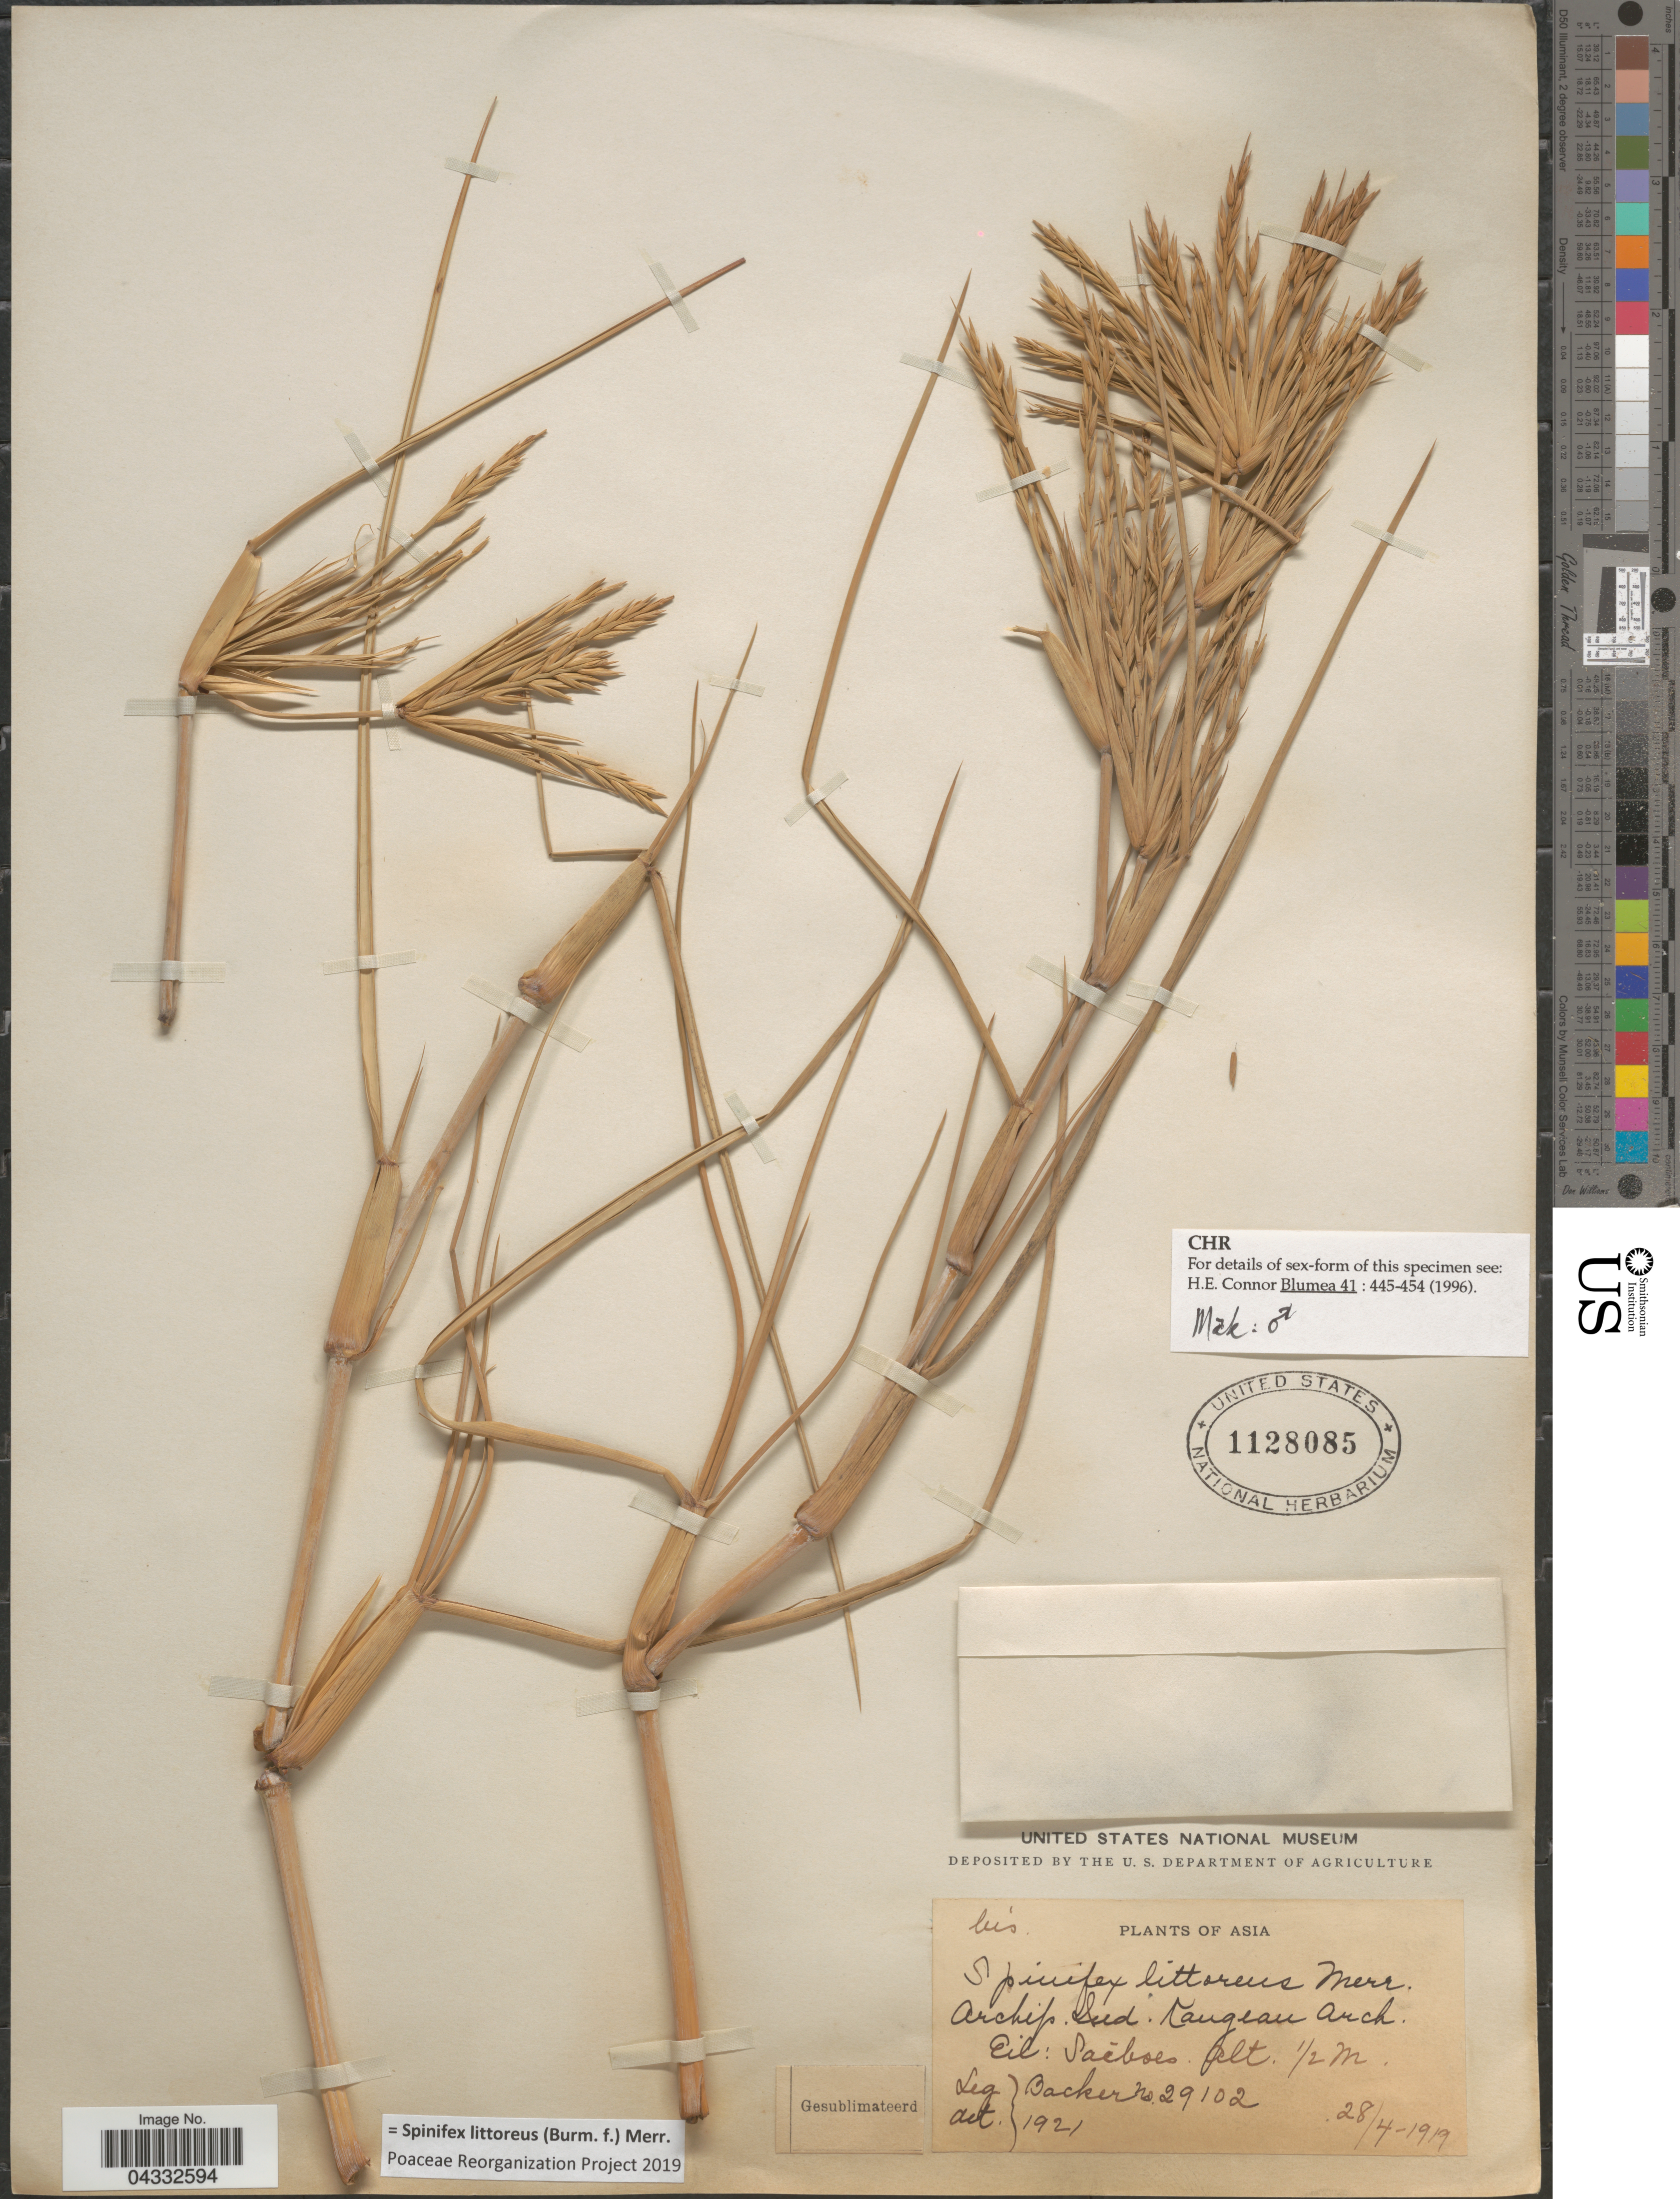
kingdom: Plantae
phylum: Tracheophyta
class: Liliopsida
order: Poales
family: Poaceae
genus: Spinifex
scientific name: Spinifex littoreus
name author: (Burm. f.) Merr.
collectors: Backer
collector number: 29102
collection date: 1919-04-28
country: Indonesia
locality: Asia. Archip. Ind. Kangean Arch. Eil: Saéboes.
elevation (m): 0.5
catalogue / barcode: US 1128085